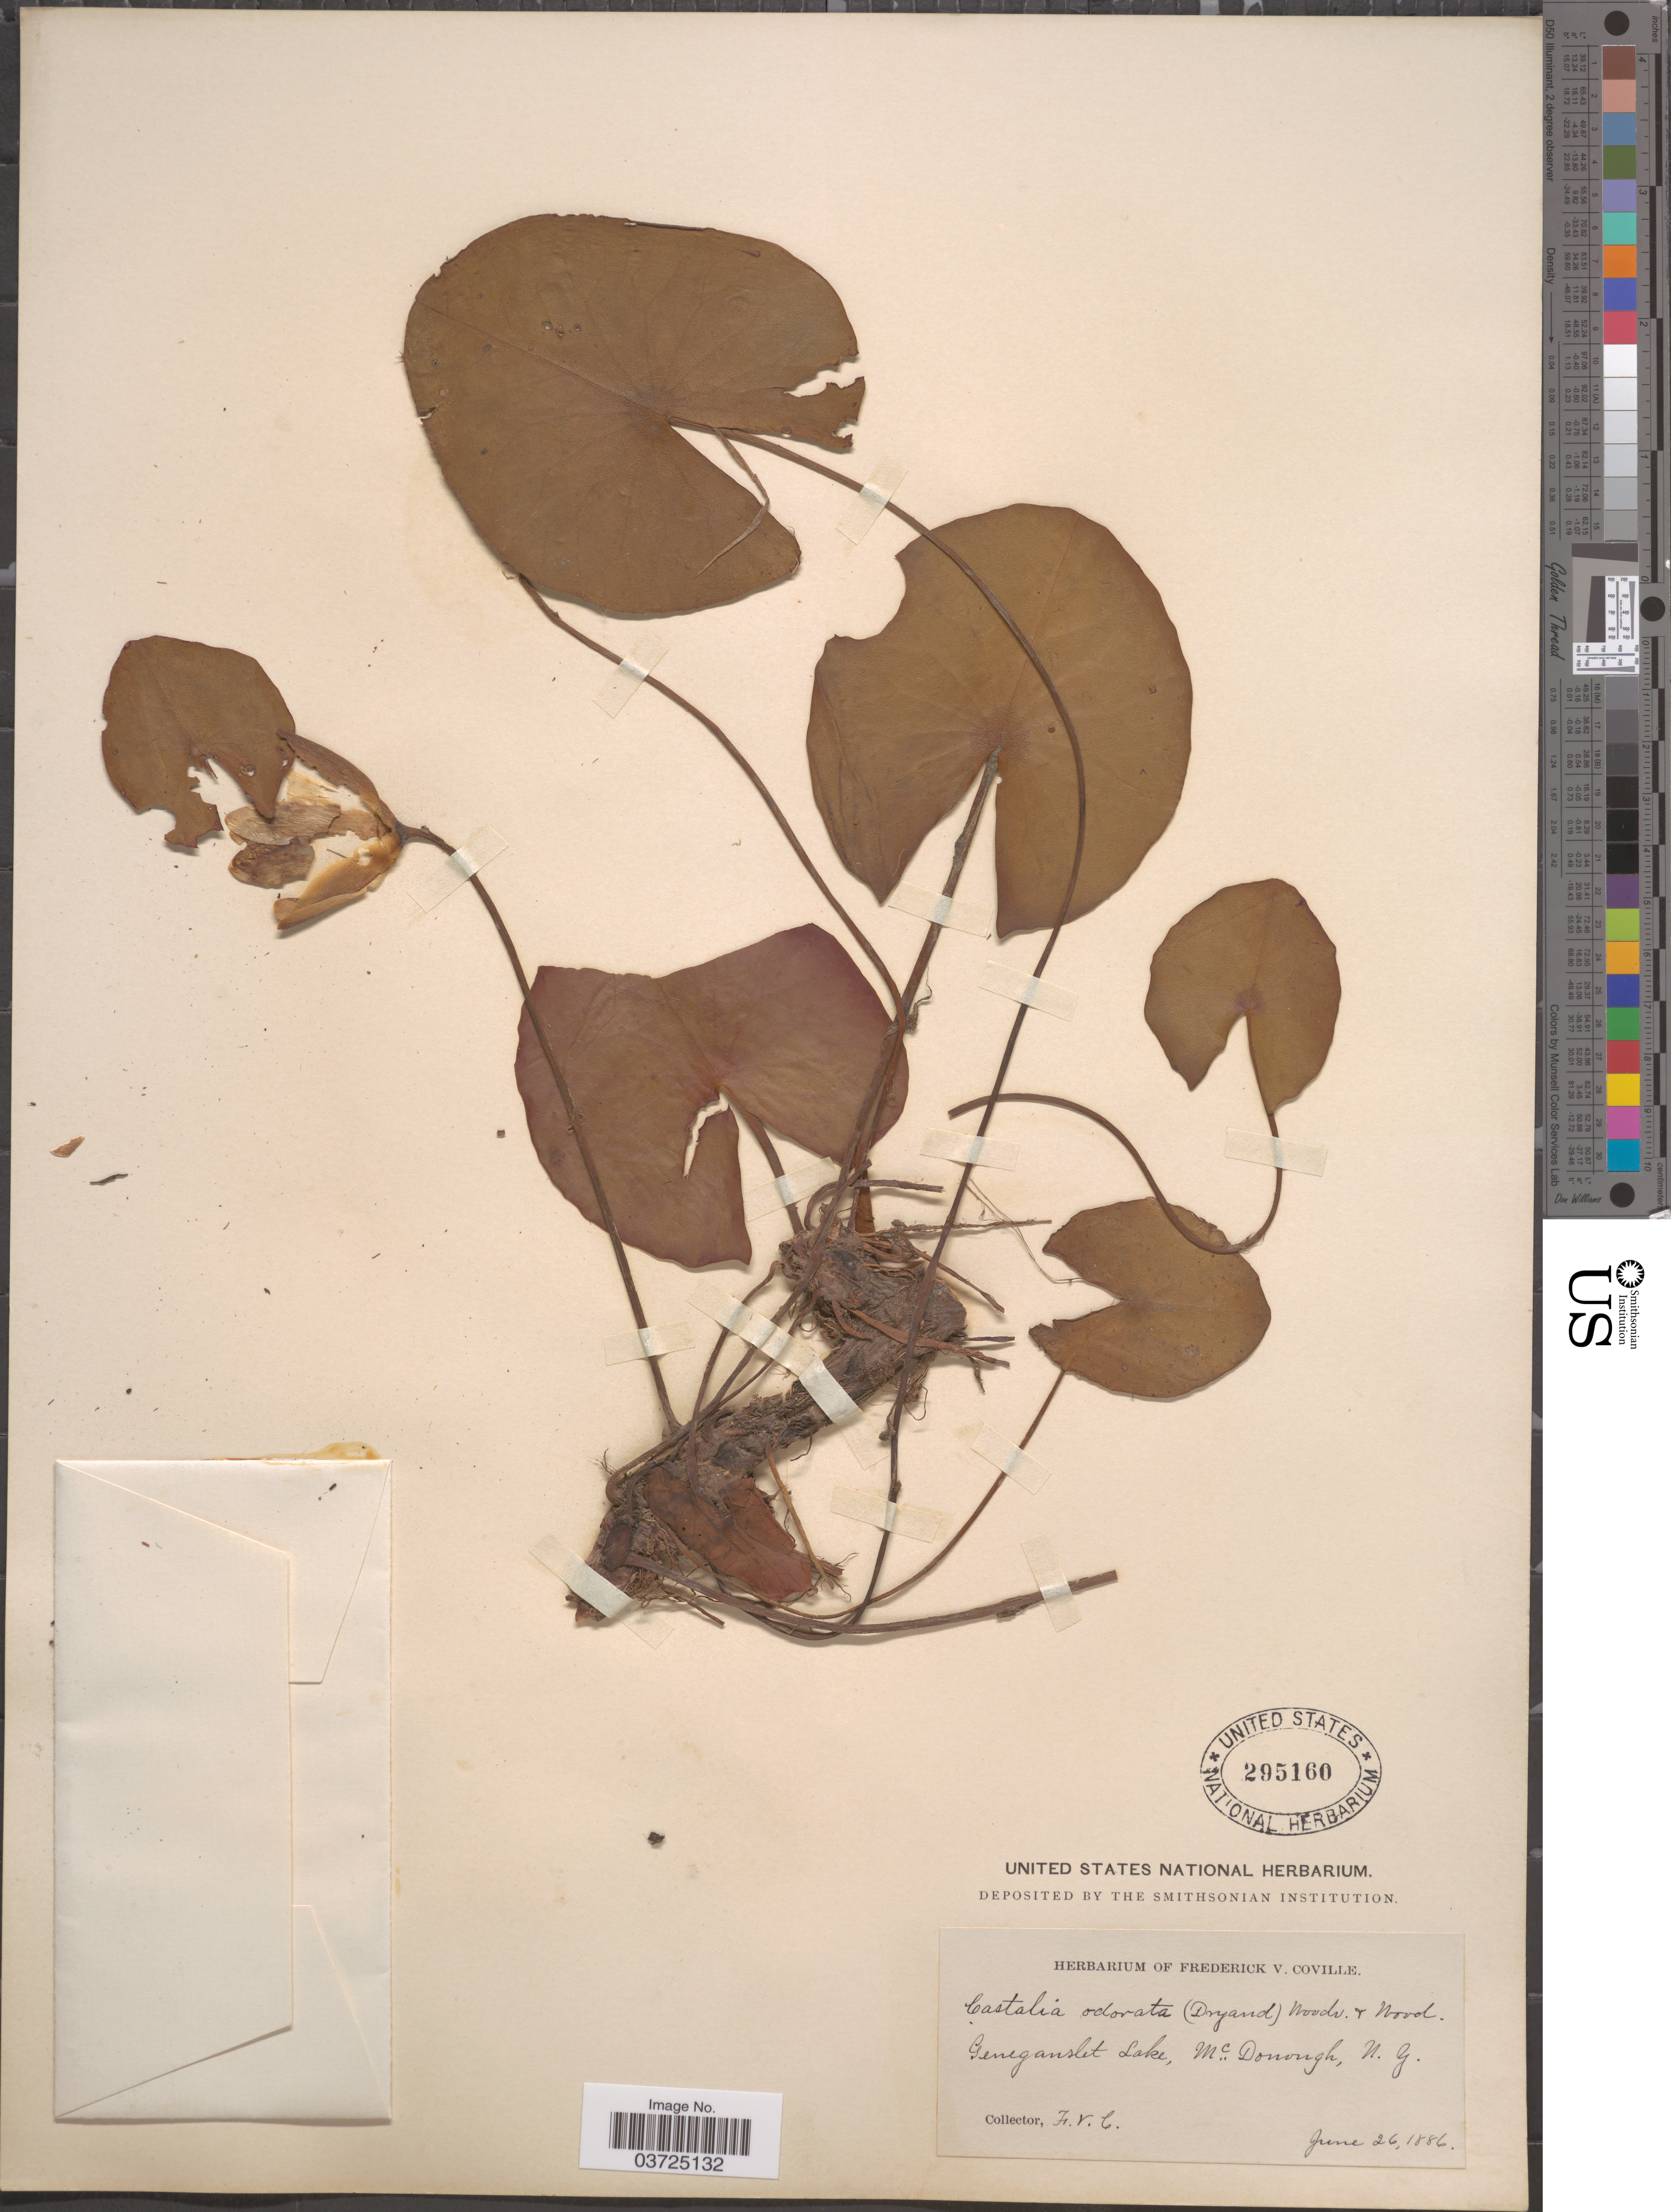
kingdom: Plantae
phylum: Tracheophyta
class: Magnoliopsida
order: Nymphaeales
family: Nymphaeaceae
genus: Nymphaea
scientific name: Nymphaea odorata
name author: Aiton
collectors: F. V. Coville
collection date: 1886-06-26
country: United States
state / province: New York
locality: Geneganslet Lake, McDonough.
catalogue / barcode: US 295160